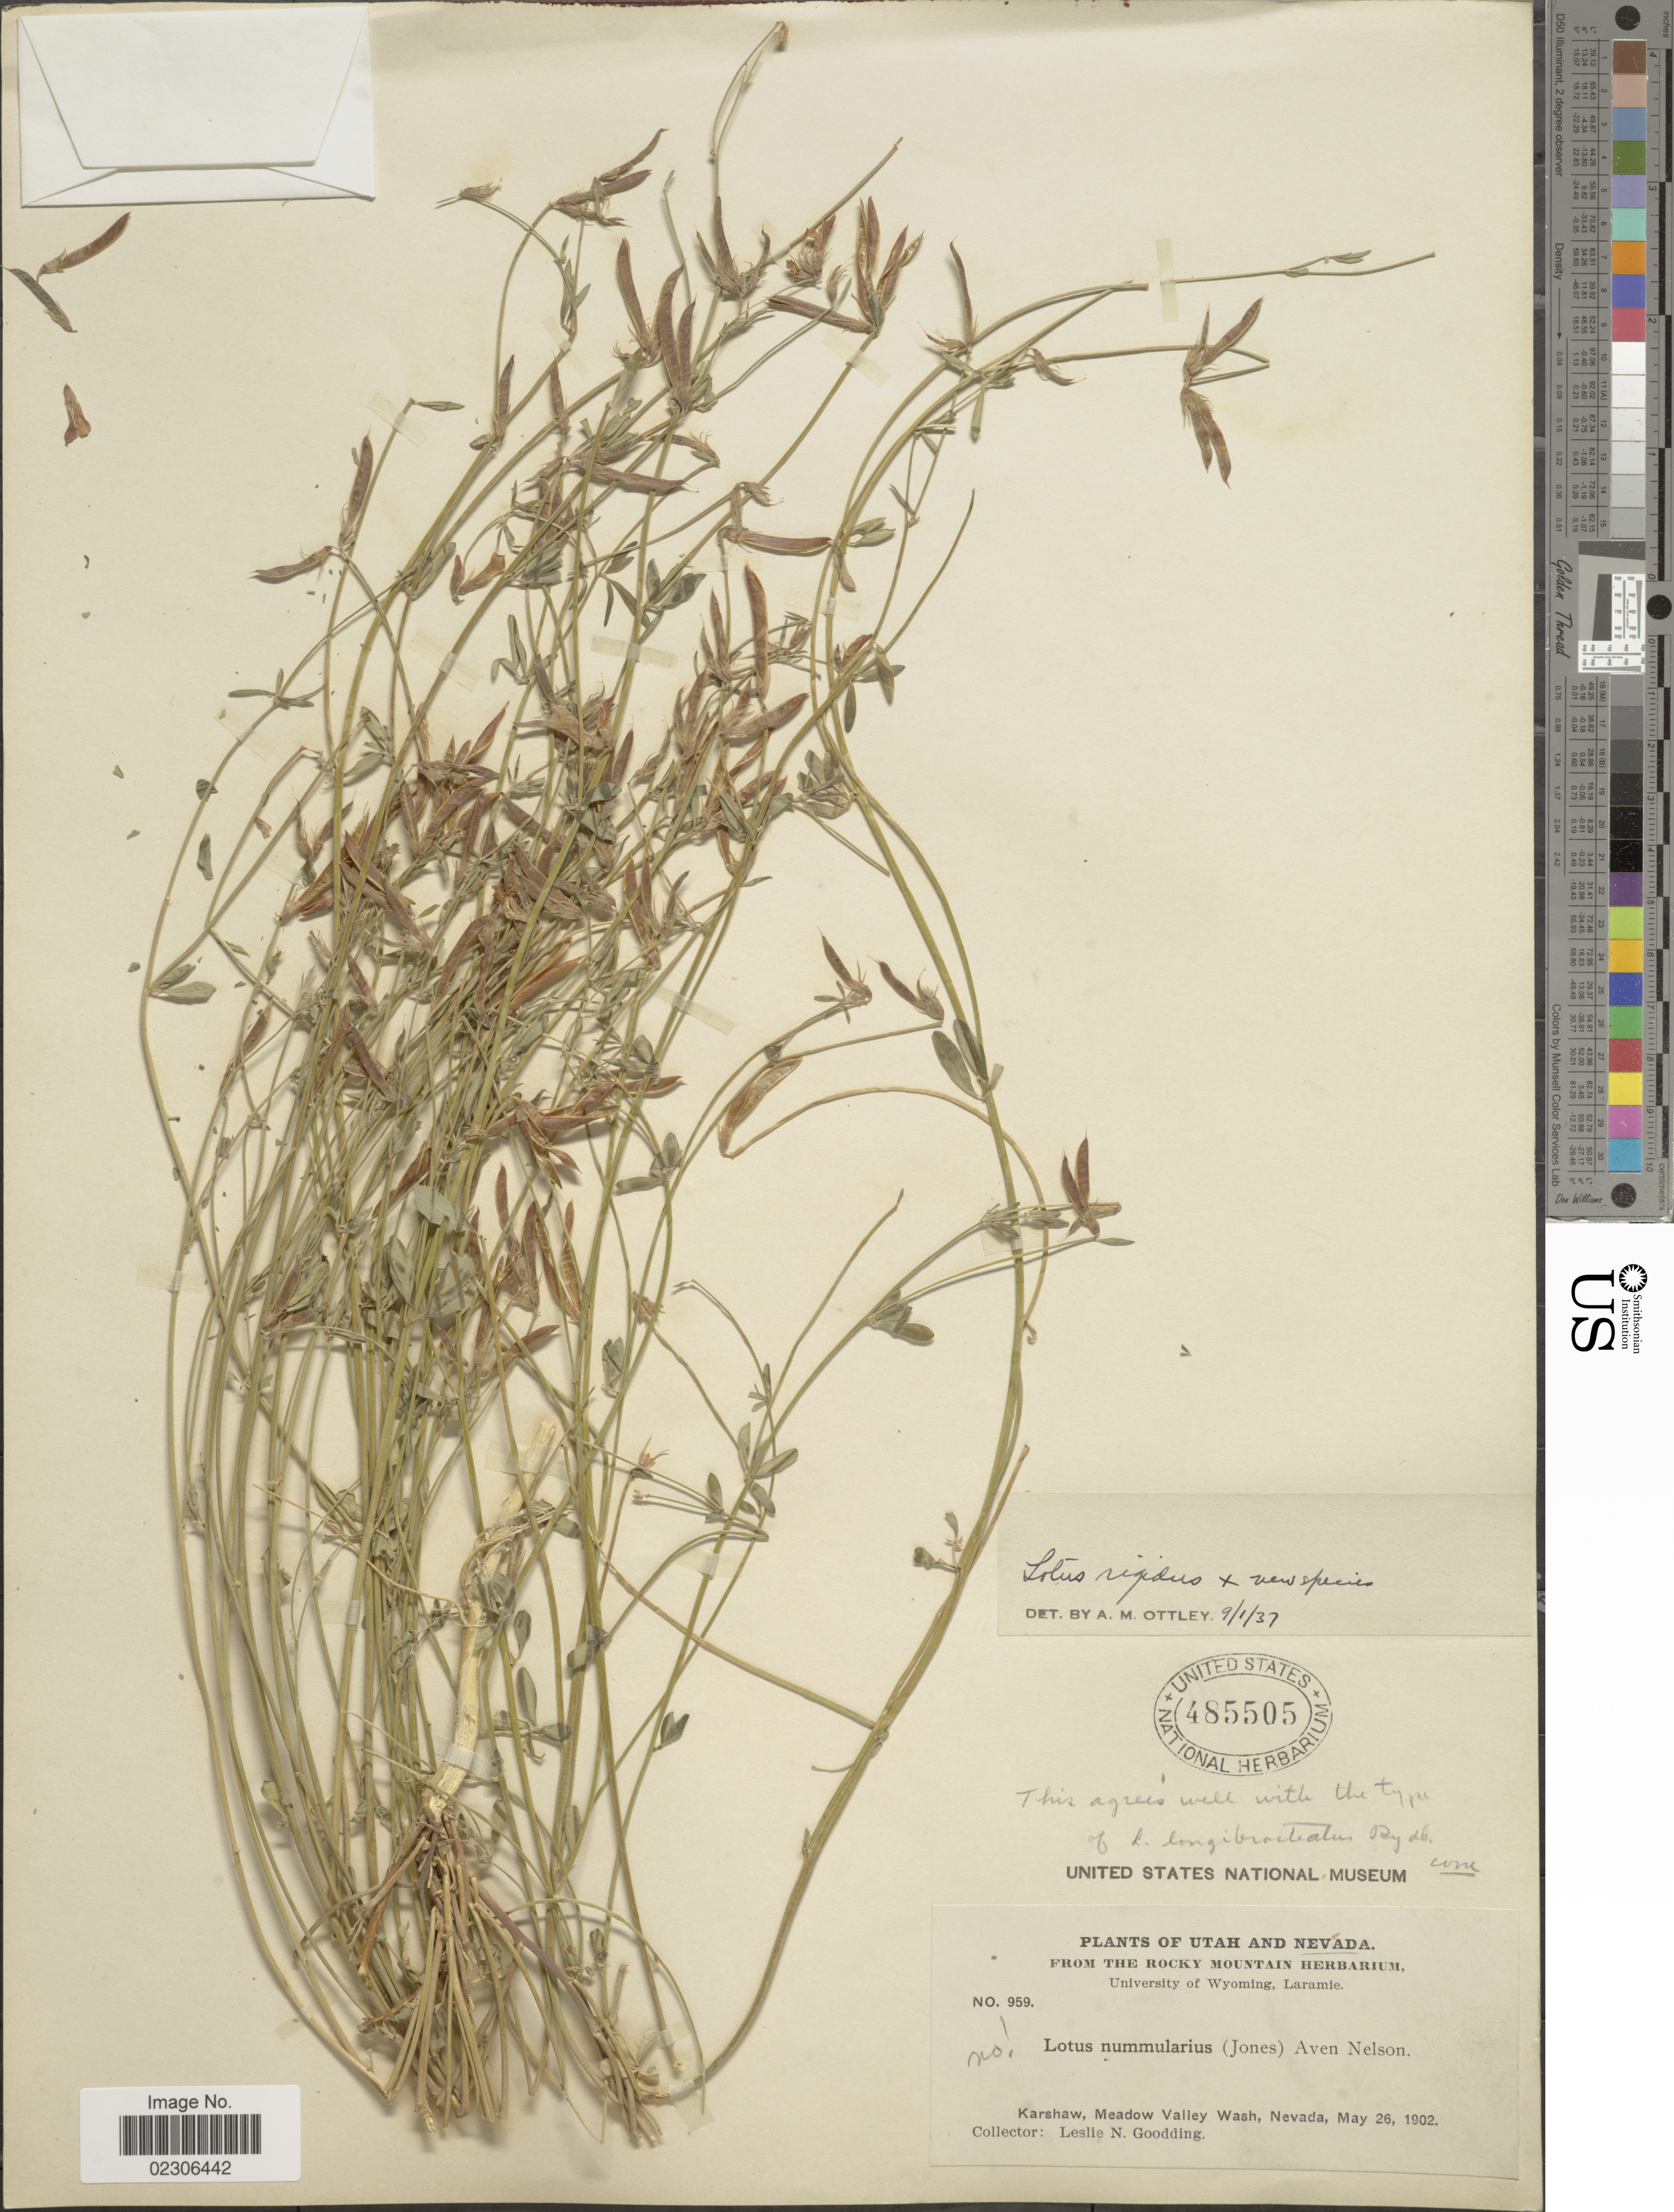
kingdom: Plantae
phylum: Tracheophyta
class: Magnoliopsida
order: Fabales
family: Fabaceae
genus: Lotus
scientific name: Lotus sp.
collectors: L. N. Goodding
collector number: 959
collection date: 1902-05-26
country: United States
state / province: Nevada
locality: Karshaw, Meadow Valley Wash, Nevada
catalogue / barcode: US 485505